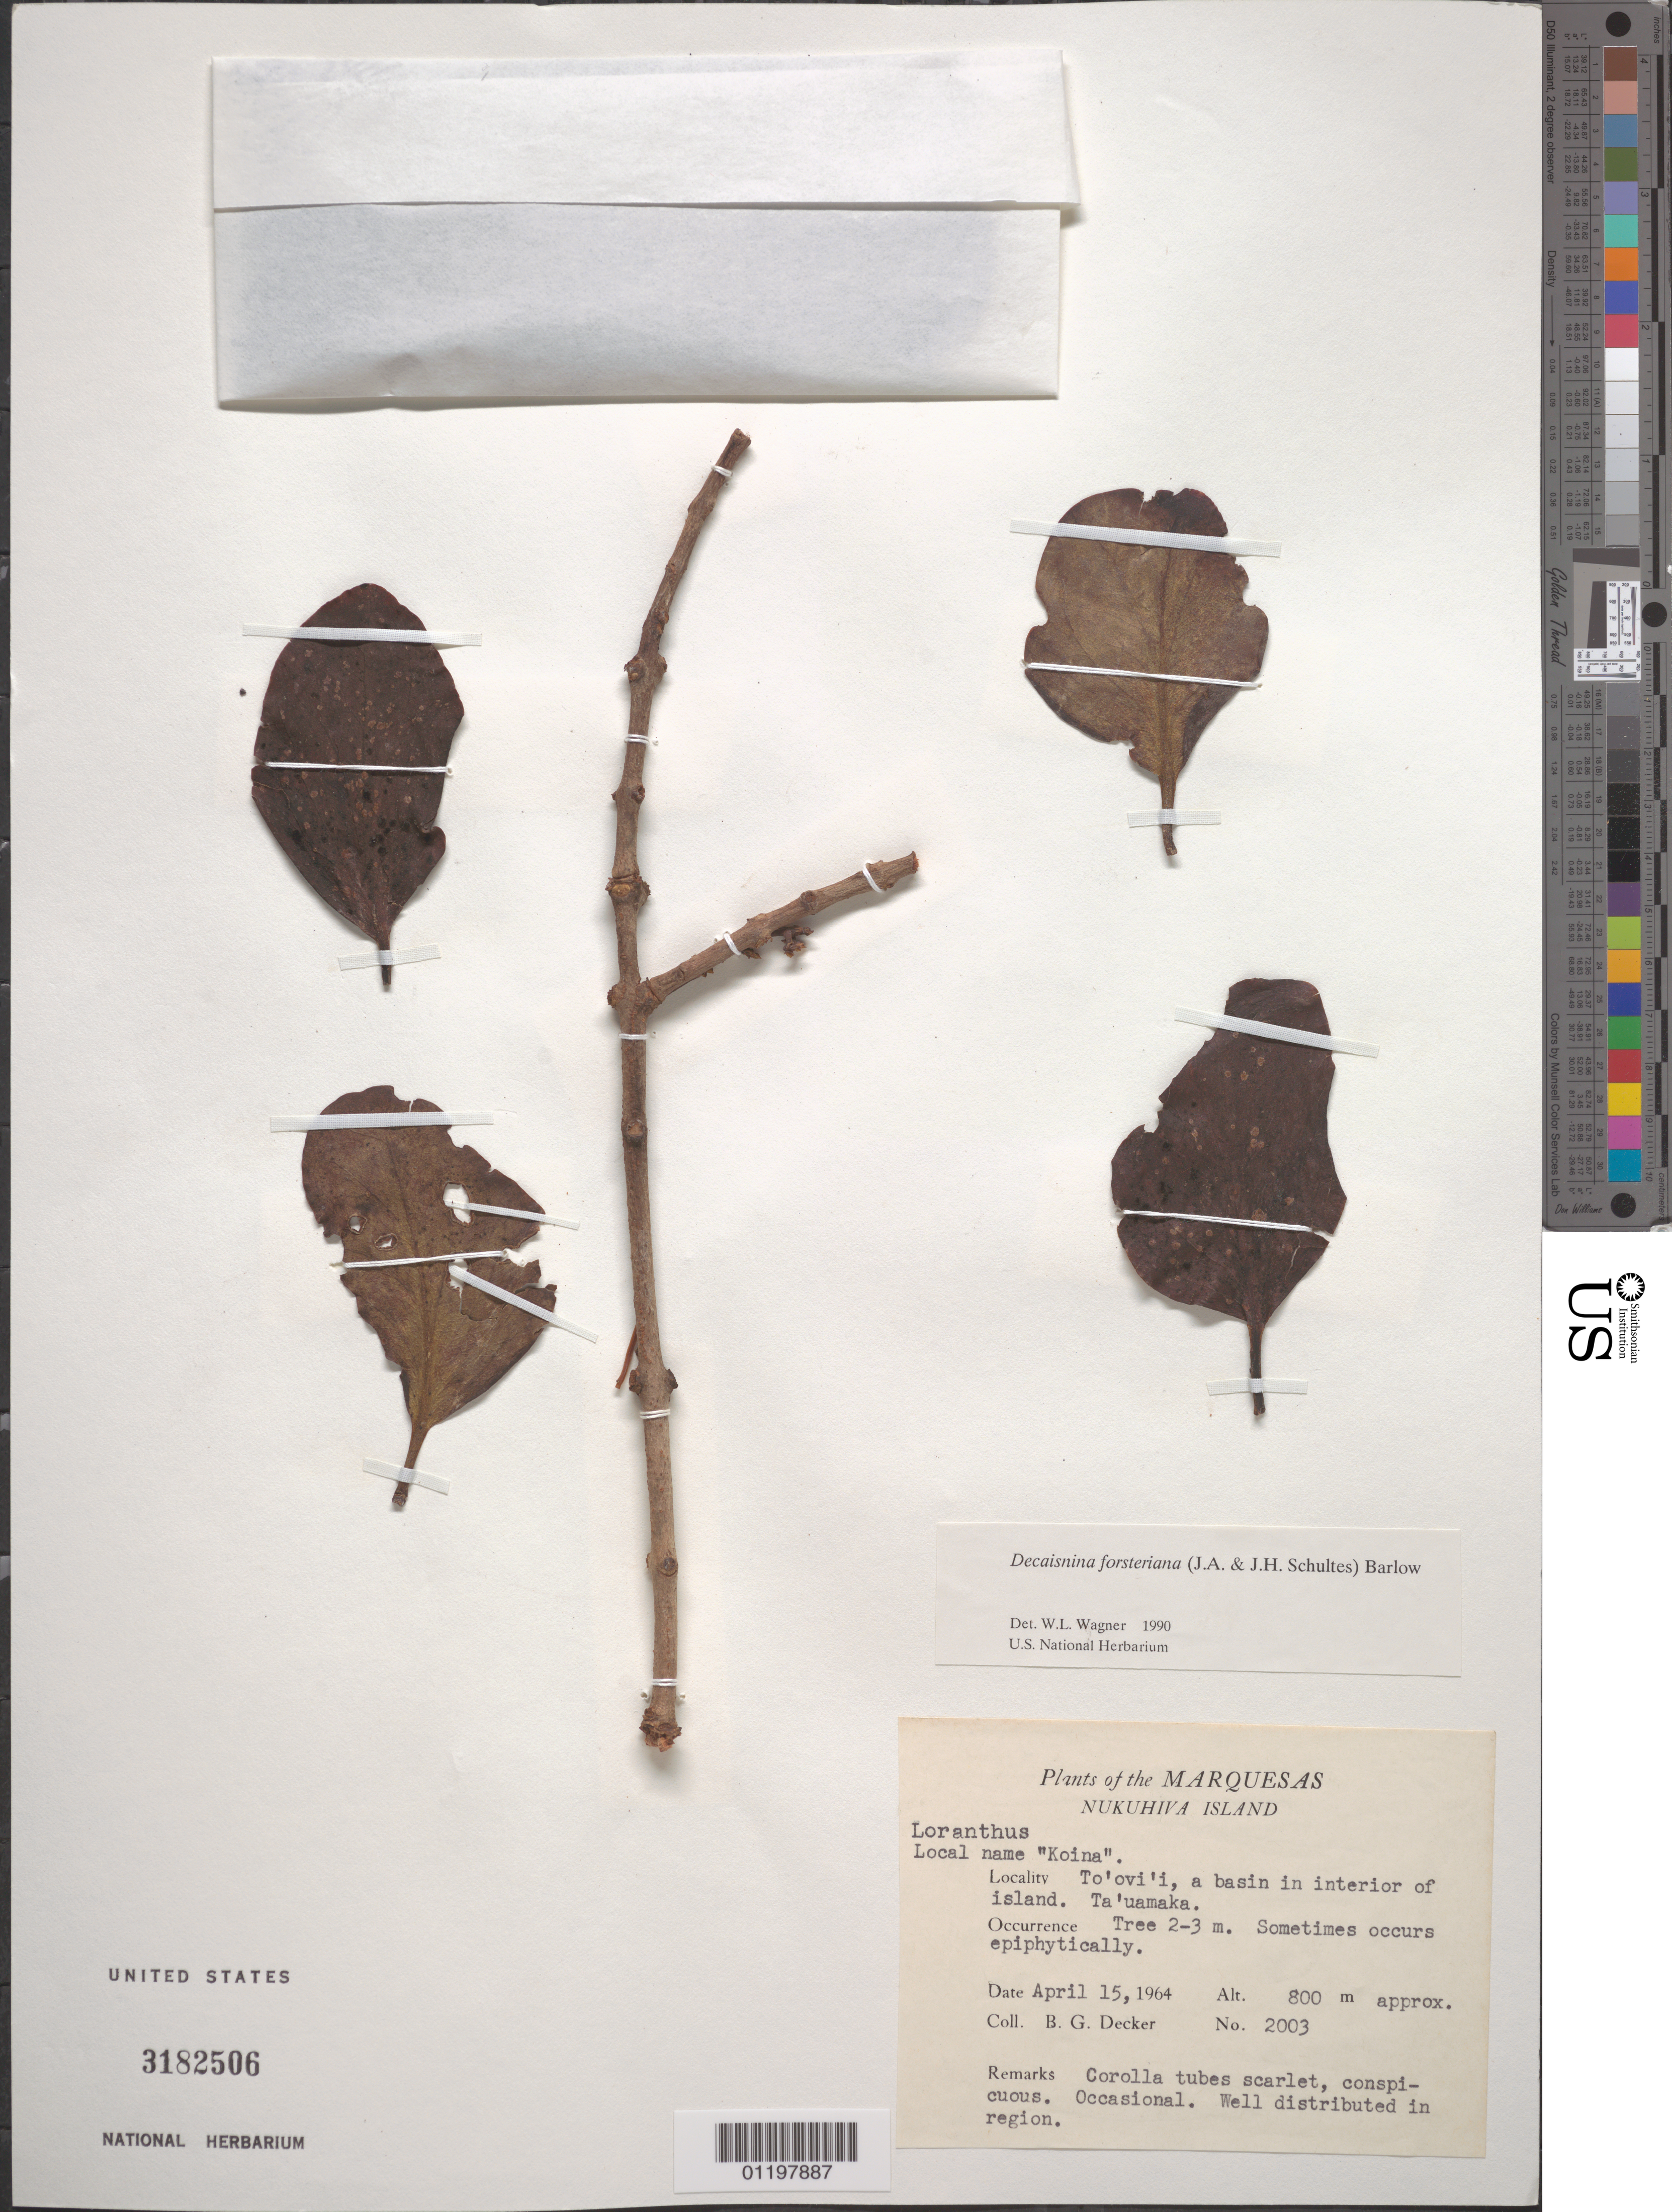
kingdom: Plantae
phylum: Tracheophyta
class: Magnoliopsida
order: Santalales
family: Loranthaceae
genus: Decaisnina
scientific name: Decaisnina forsteriana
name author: (Schult. & Schult. f.) Barlow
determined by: Wagner, W. L., (BOT), Smithsonian Institution - National Museum of Natural History (UNITED STATES)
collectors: B. G. Decker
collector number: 2003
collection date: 1964-04-15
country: French Polynesia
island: Nuku Hiva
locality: To'ovi'i, a basin in interior of island, Ta'uamaka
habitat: Sometimes occurrs epiphytically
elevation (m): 800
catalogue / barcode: US 3182506